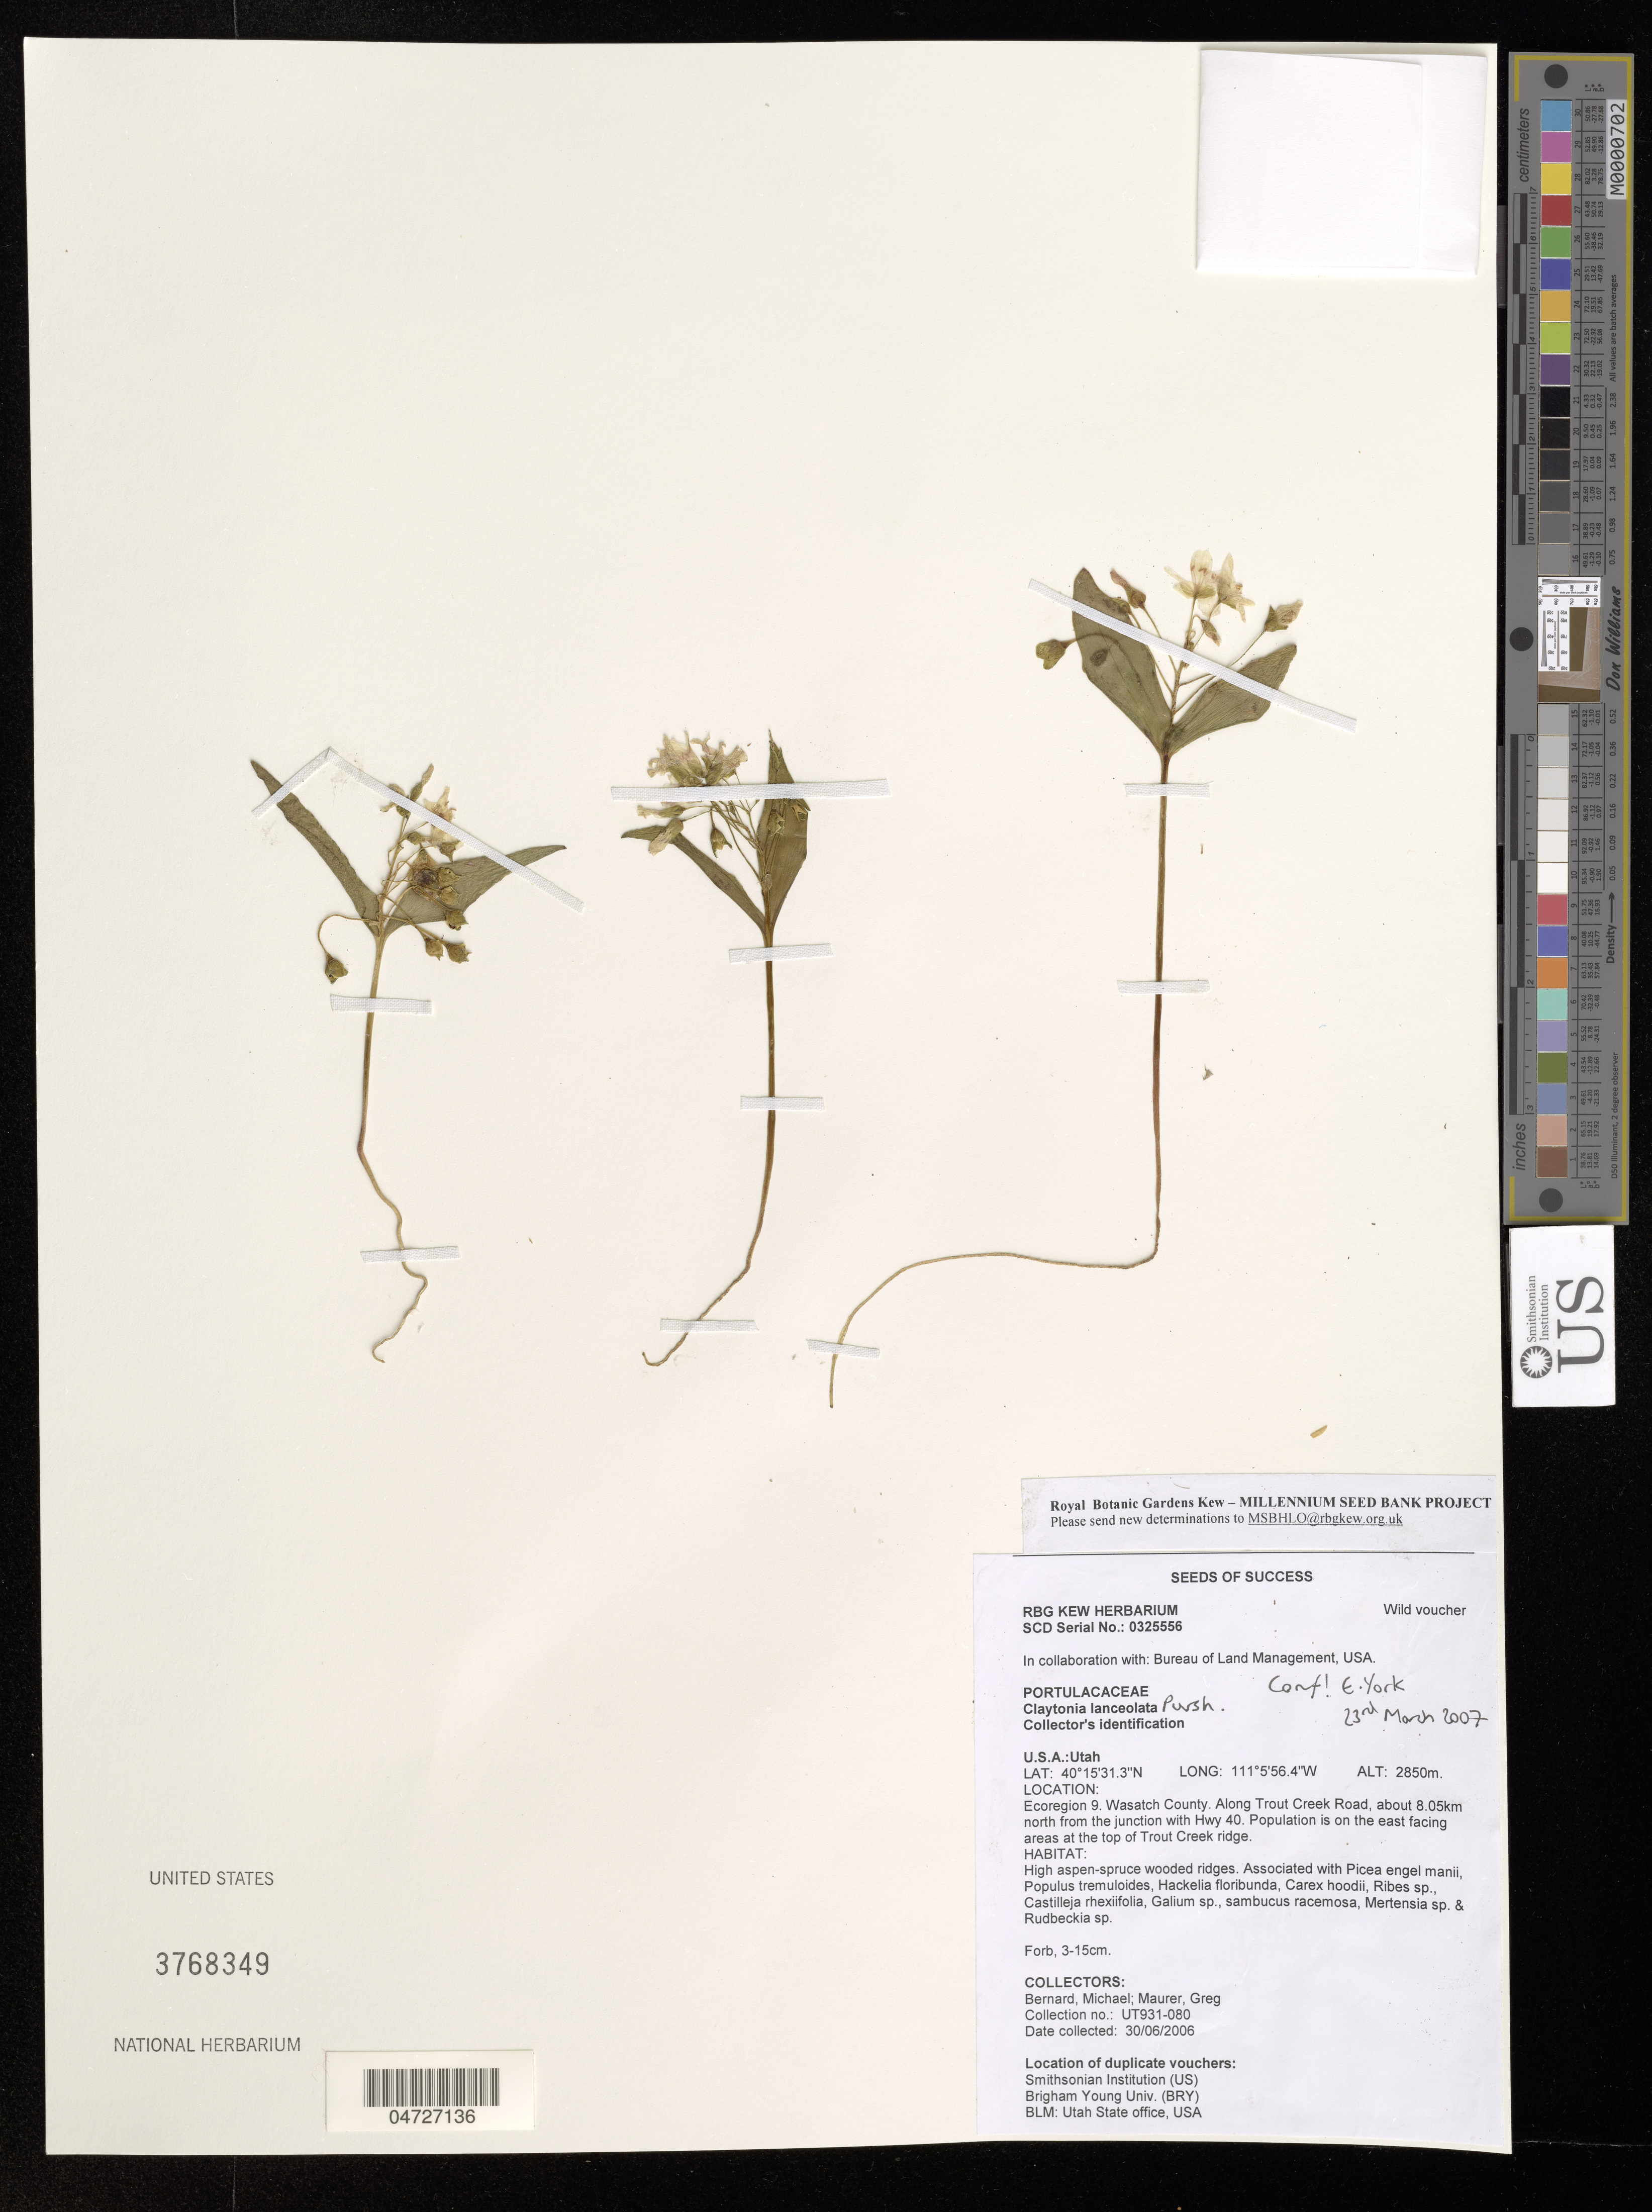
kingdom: Plantae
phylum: Tracheophyta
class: Magnoliopsida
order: Caryophyllales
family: Montiaceae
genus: Claytonia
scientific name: Claytonia lanceolata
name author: Pursh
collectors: M. Bernard & G. Maurer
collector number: UT931-080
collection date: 2006-06-30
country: United States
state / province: Utah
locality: Ecoregion 9. Wasatch County. Along Trout Creek Road, about 8.05km north from the junction with Hwy 40. Population is on the east facing areas at the top of Trout Creek ridge.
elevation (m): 2850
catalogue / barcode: US 3768349